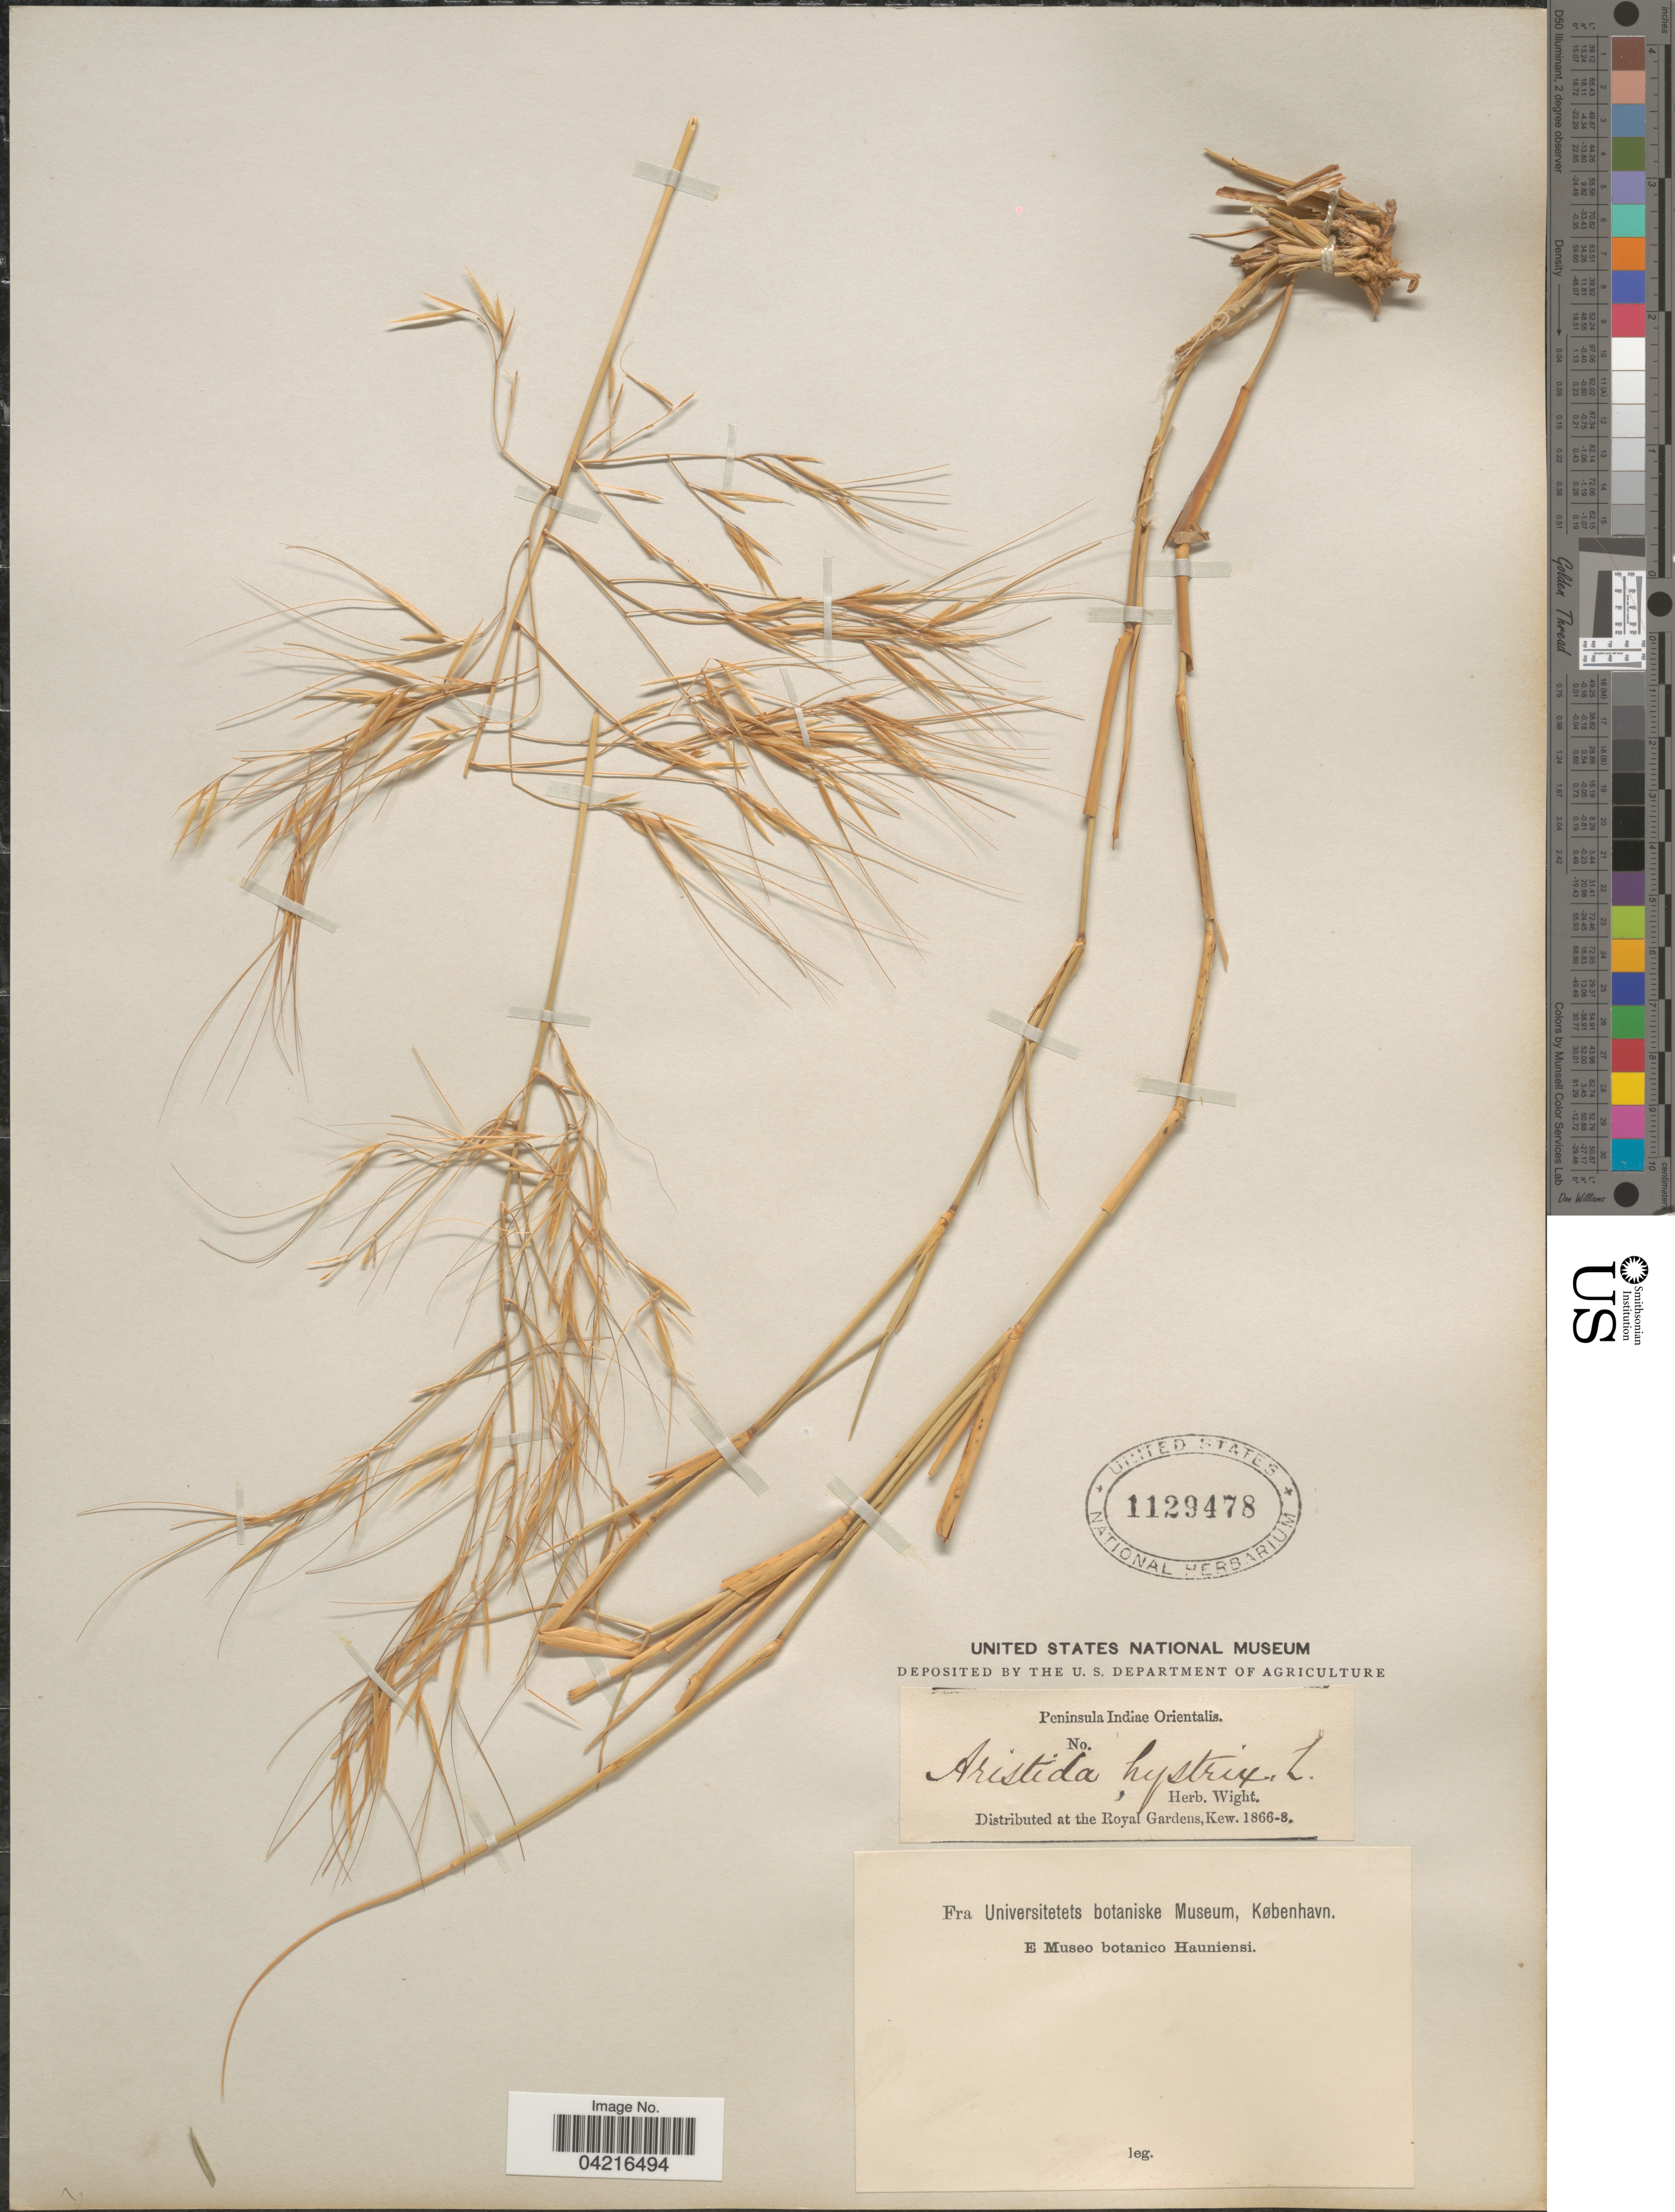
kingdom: Plantae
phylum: Tracheophyta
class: Liliopsida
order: Poales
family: Poaceae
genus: Aristida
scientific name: Aristida hystrix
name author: L.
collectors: ex Herb. Wight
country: India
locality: Peninsula Indiae Orientalis.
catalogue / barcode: US 1129478